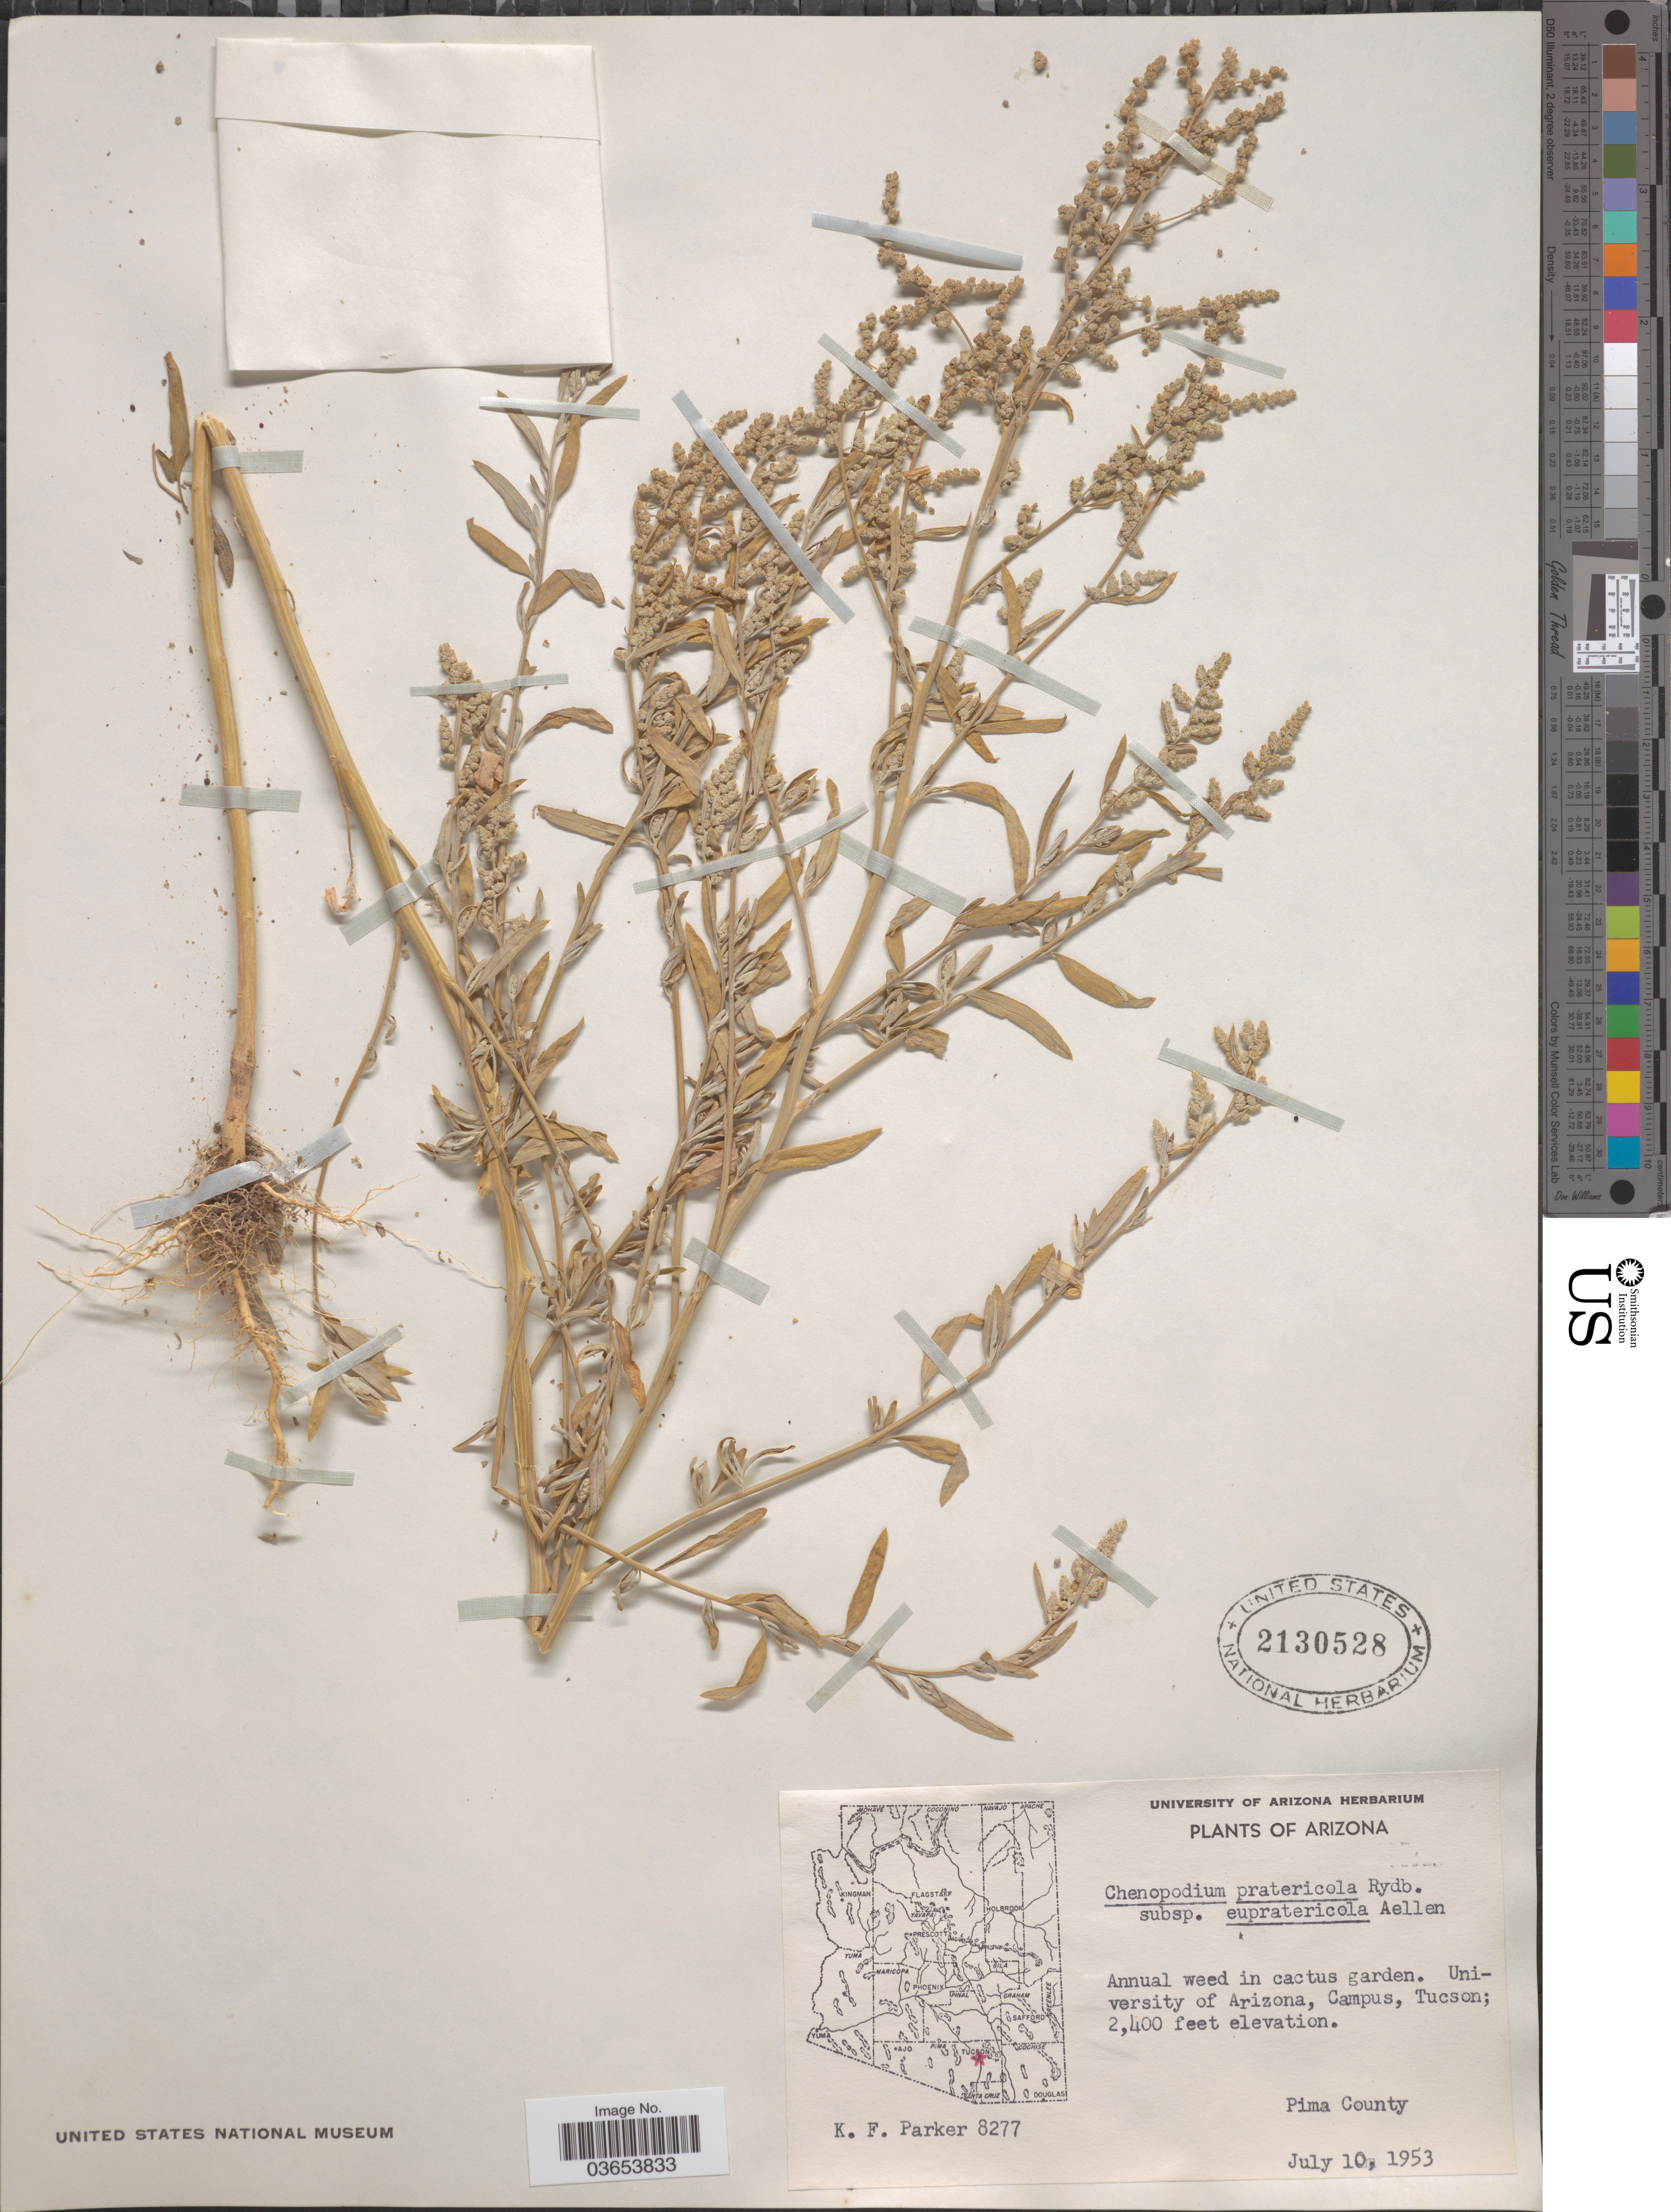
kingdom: Plantae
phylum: Tracheophyta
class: Magnoliopsida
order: Caryophyllales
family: Amaranthaceae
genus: Chenopodium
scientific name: Chenopodium pratericola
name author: Rydb.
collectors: K. F. Parker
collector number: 8277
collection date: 1953-07-10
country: United States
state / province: Arizona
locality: University of Arizona, Campus, Tucson. Pima County.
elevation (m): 732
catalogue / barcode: US 2130528